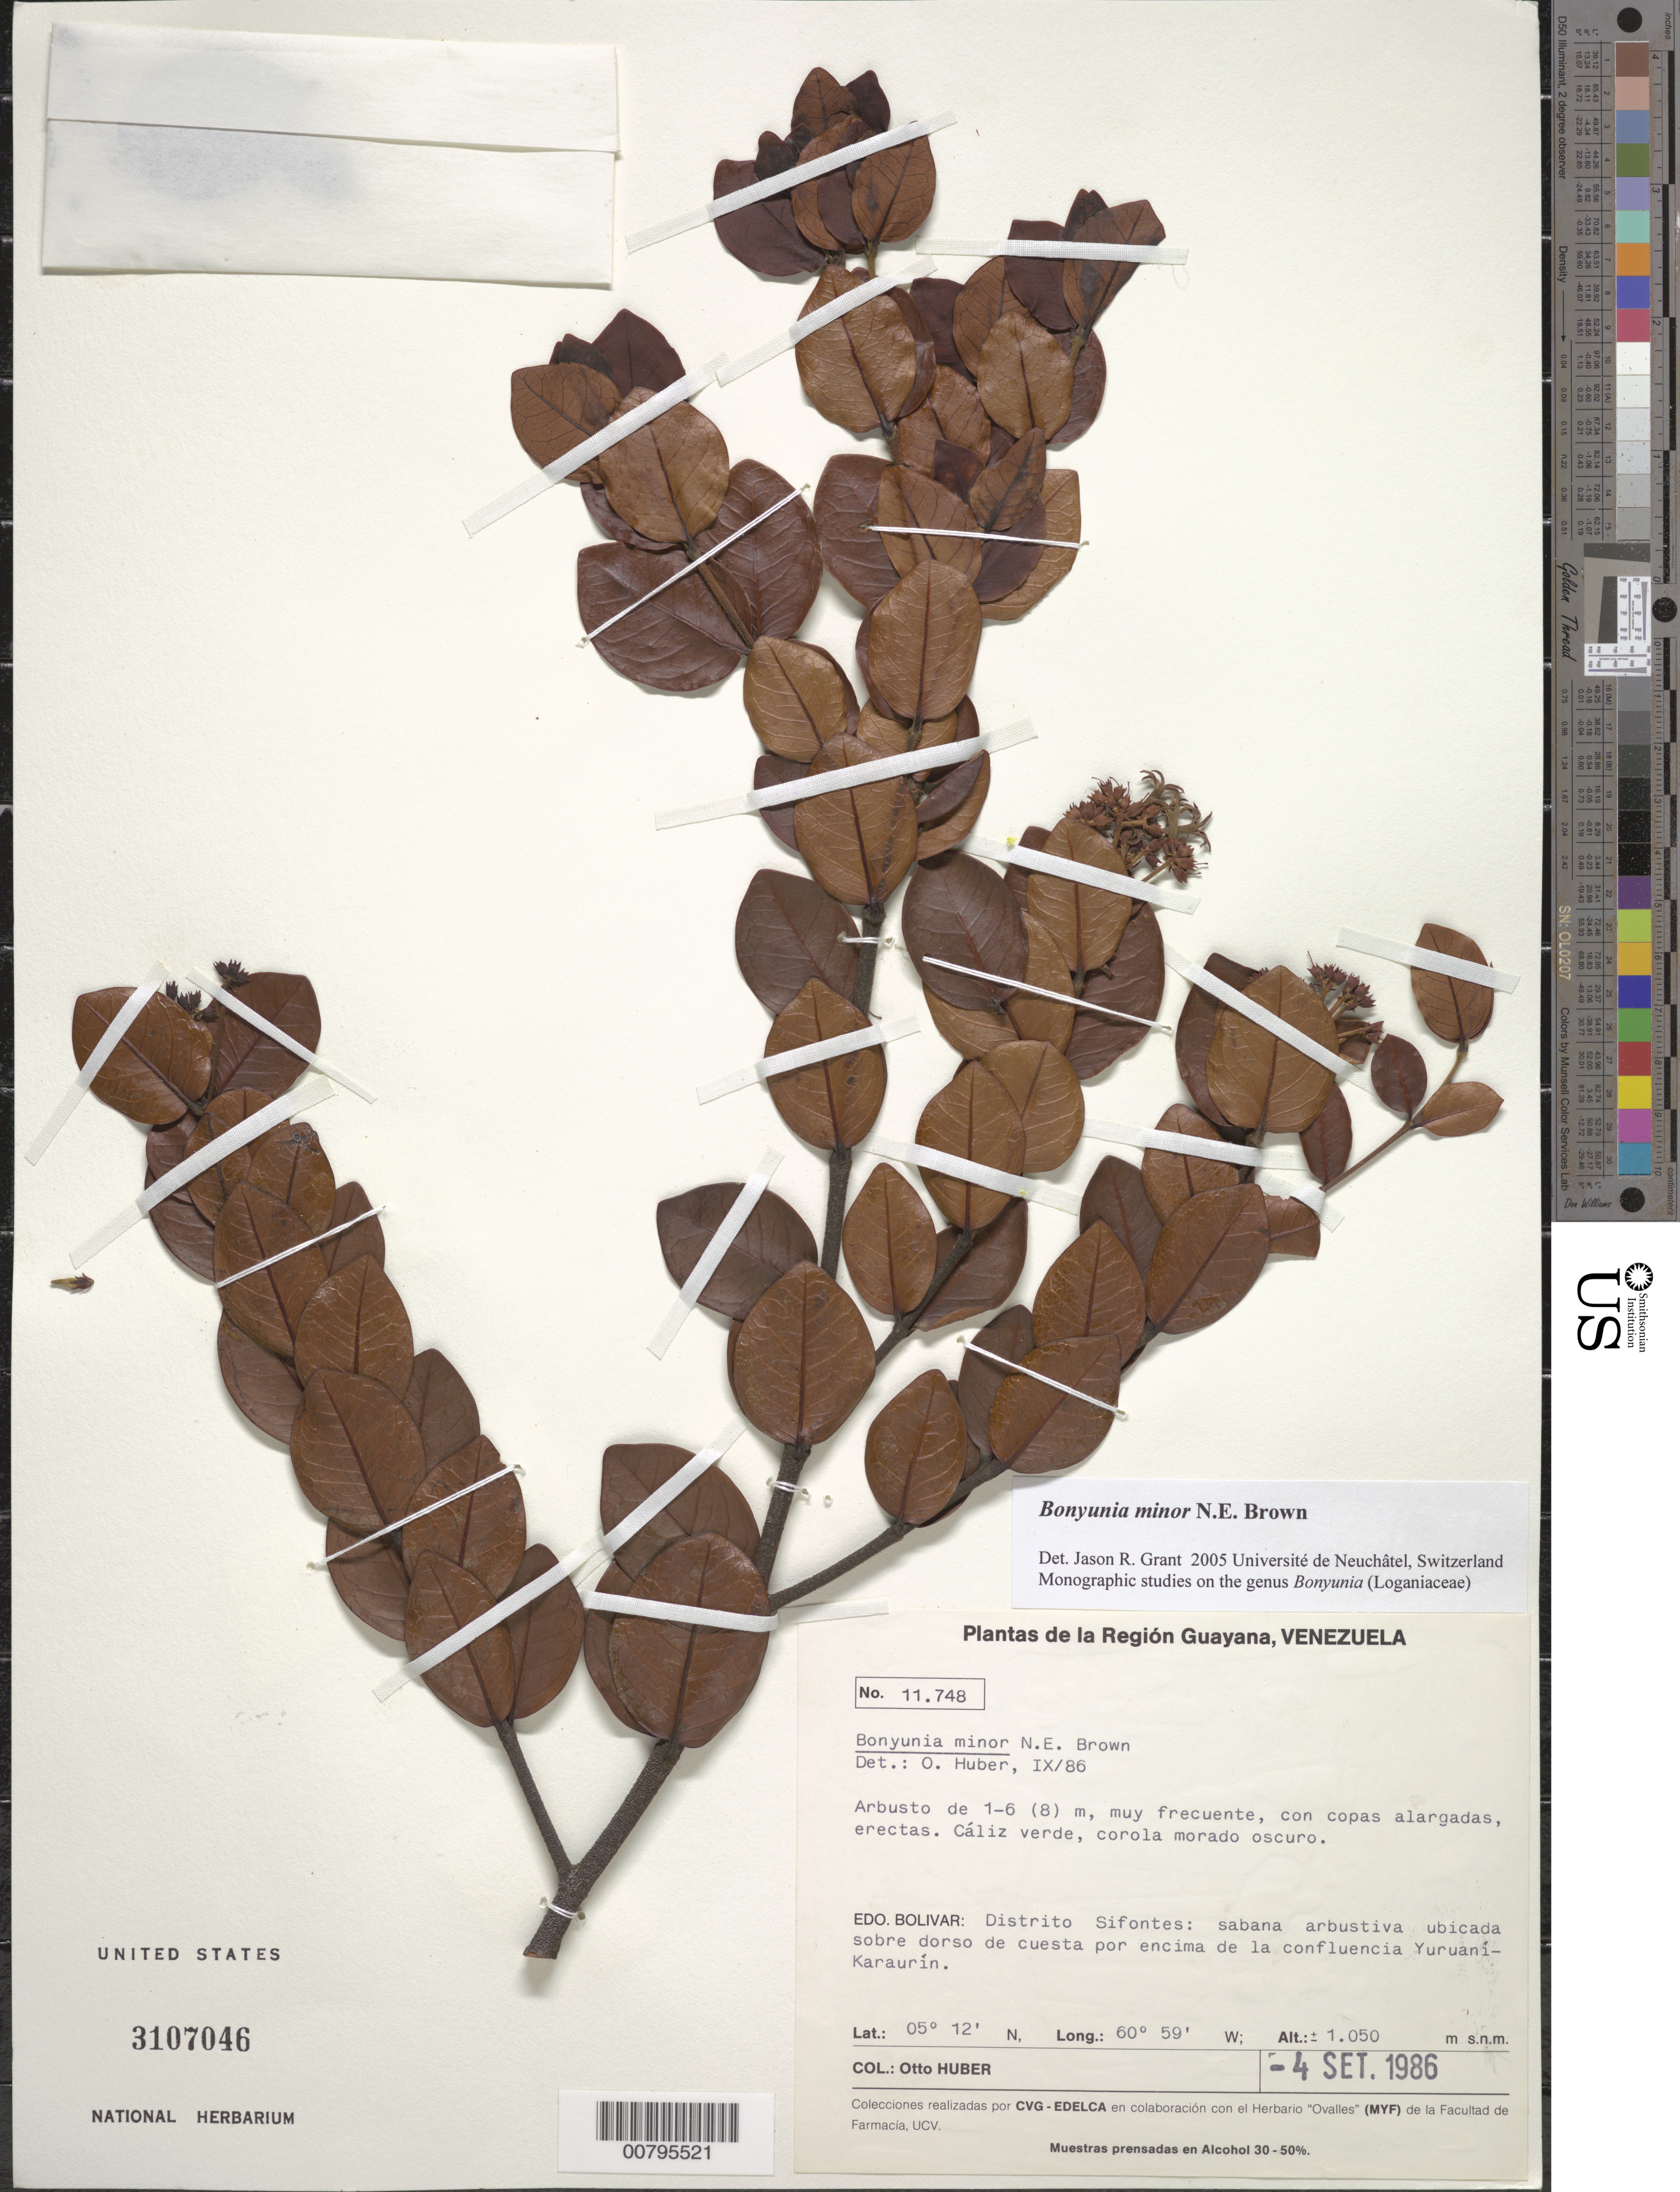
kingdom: Plantae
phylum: Tracheophyta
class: Magnoliopsida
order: Gentianales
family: Loganiaceae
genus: Bonyunia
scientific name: Bonyunia minor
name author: N.E. Br.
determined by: Huber, Otto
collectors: O. Huber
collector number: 11748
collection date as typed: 4-Sep-86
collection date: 1986-09-04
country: Venezuela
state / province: Bolívar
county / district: Sifontes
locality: Río Yuruani, above confluence with Río Karaurín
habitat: Shrub savanna (sabana arbustiva)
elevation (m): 1050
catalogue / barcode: US 3107046